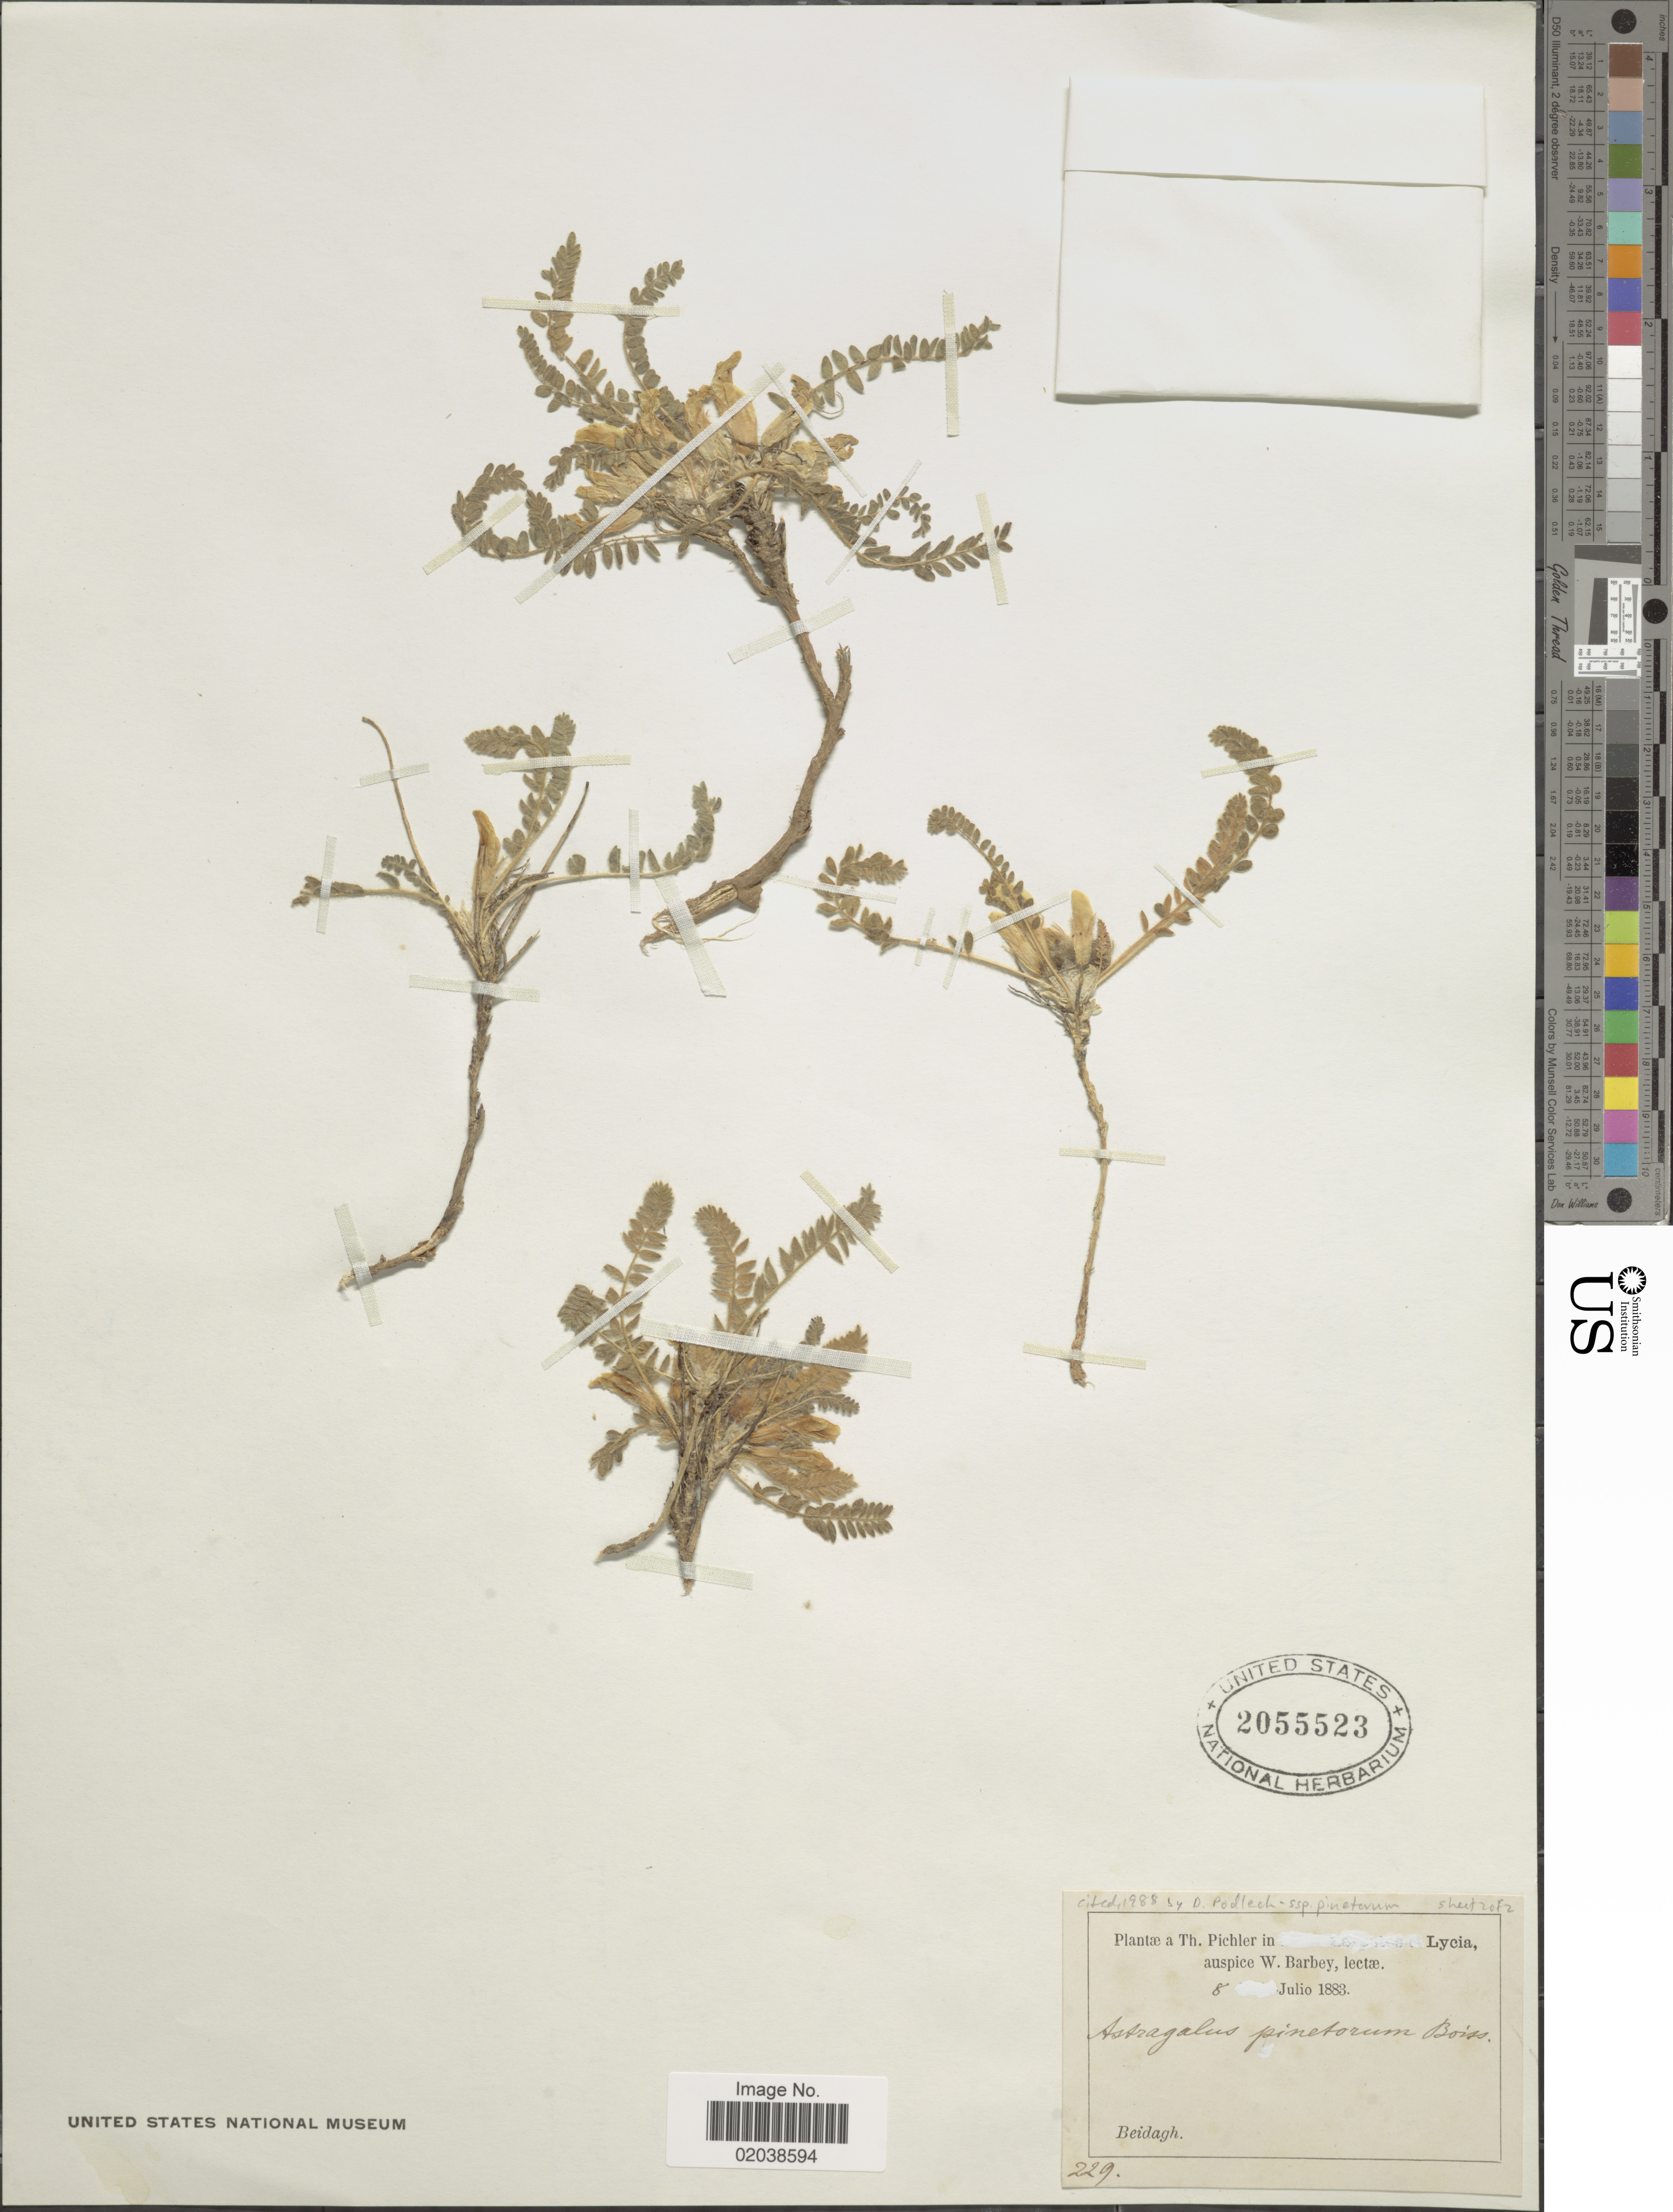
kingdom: Plantae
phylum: Tracheophyta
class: Magnoliopsida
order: Fabales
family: Fabaceae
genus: Astragalus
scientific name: Astragalus pinetorum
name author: Boiss.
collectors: T. Pichler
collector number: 229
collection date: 1883-07-08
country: Turkey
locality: Lycia. Beidagh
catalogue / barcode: US 2055523